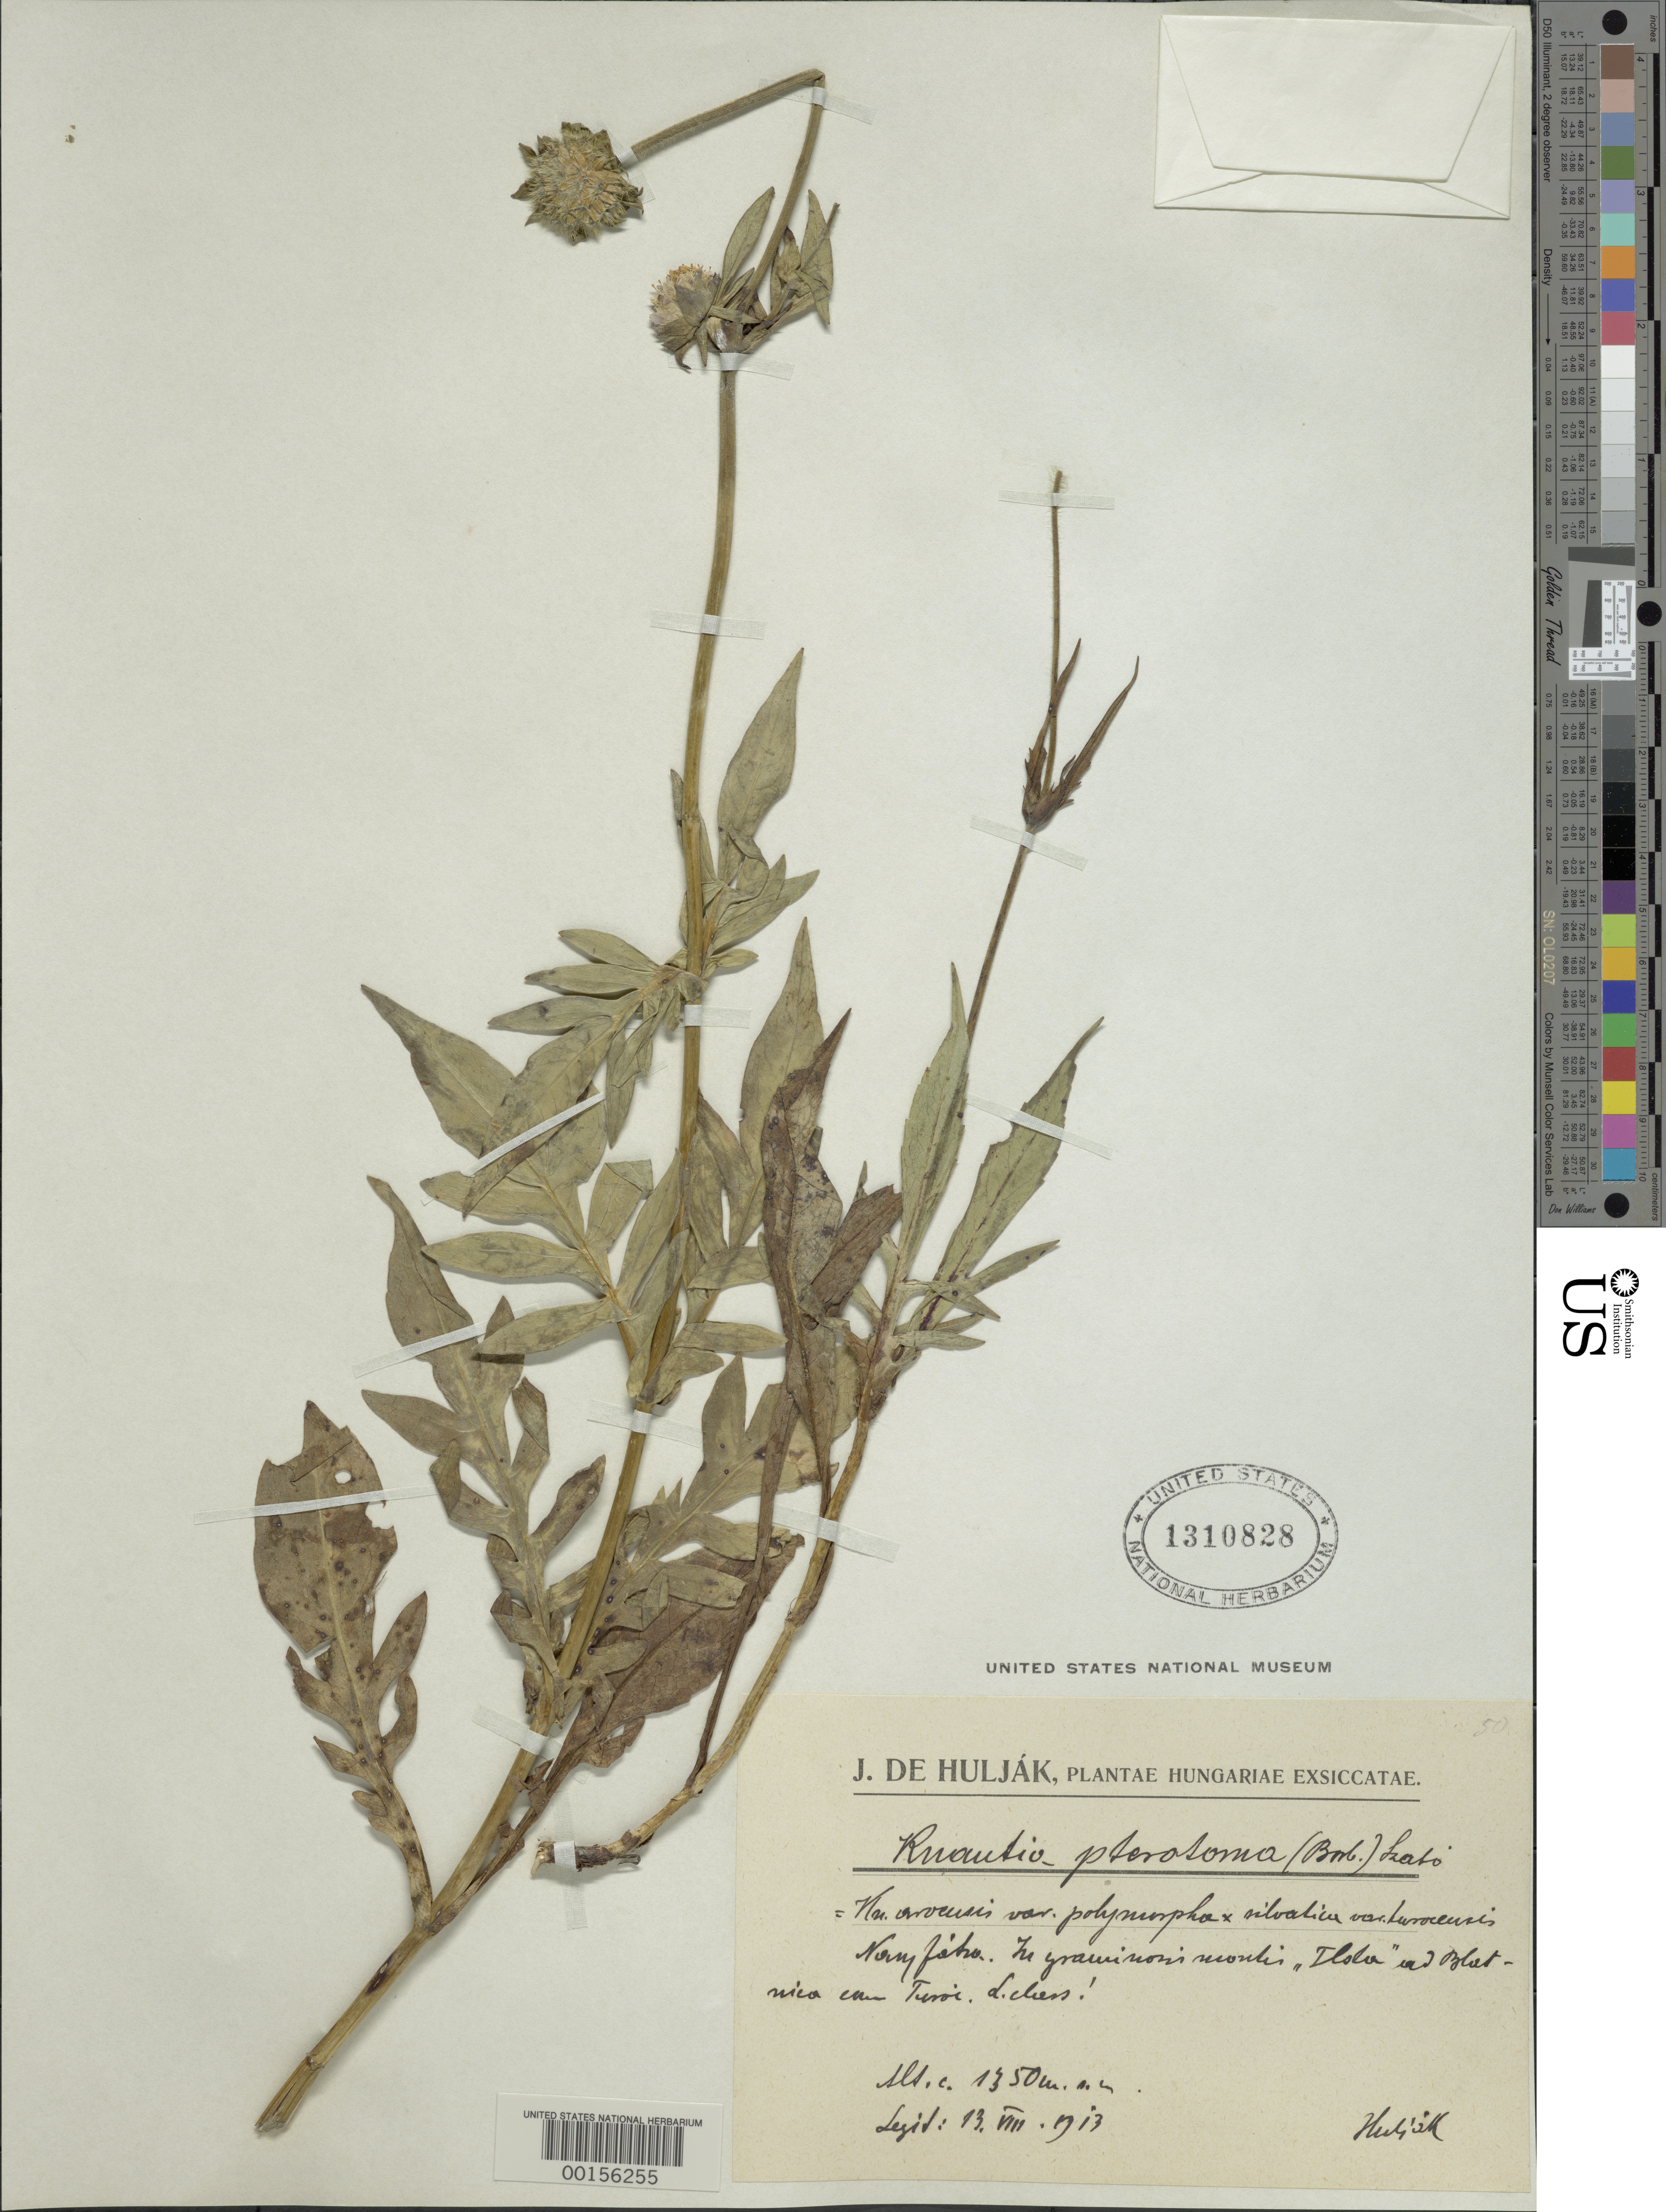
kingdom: Plantae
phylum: Tracheophyta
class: Magnoliopsida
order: Dipsacales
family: Caprifoliaceae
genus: Knautia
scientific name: Knautia pterotoma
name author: (Borbás) Szabó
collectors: J. Huljak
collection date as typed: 13 Aug 1913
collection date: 1913-08-13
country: Hungary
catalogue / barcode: US 1310828